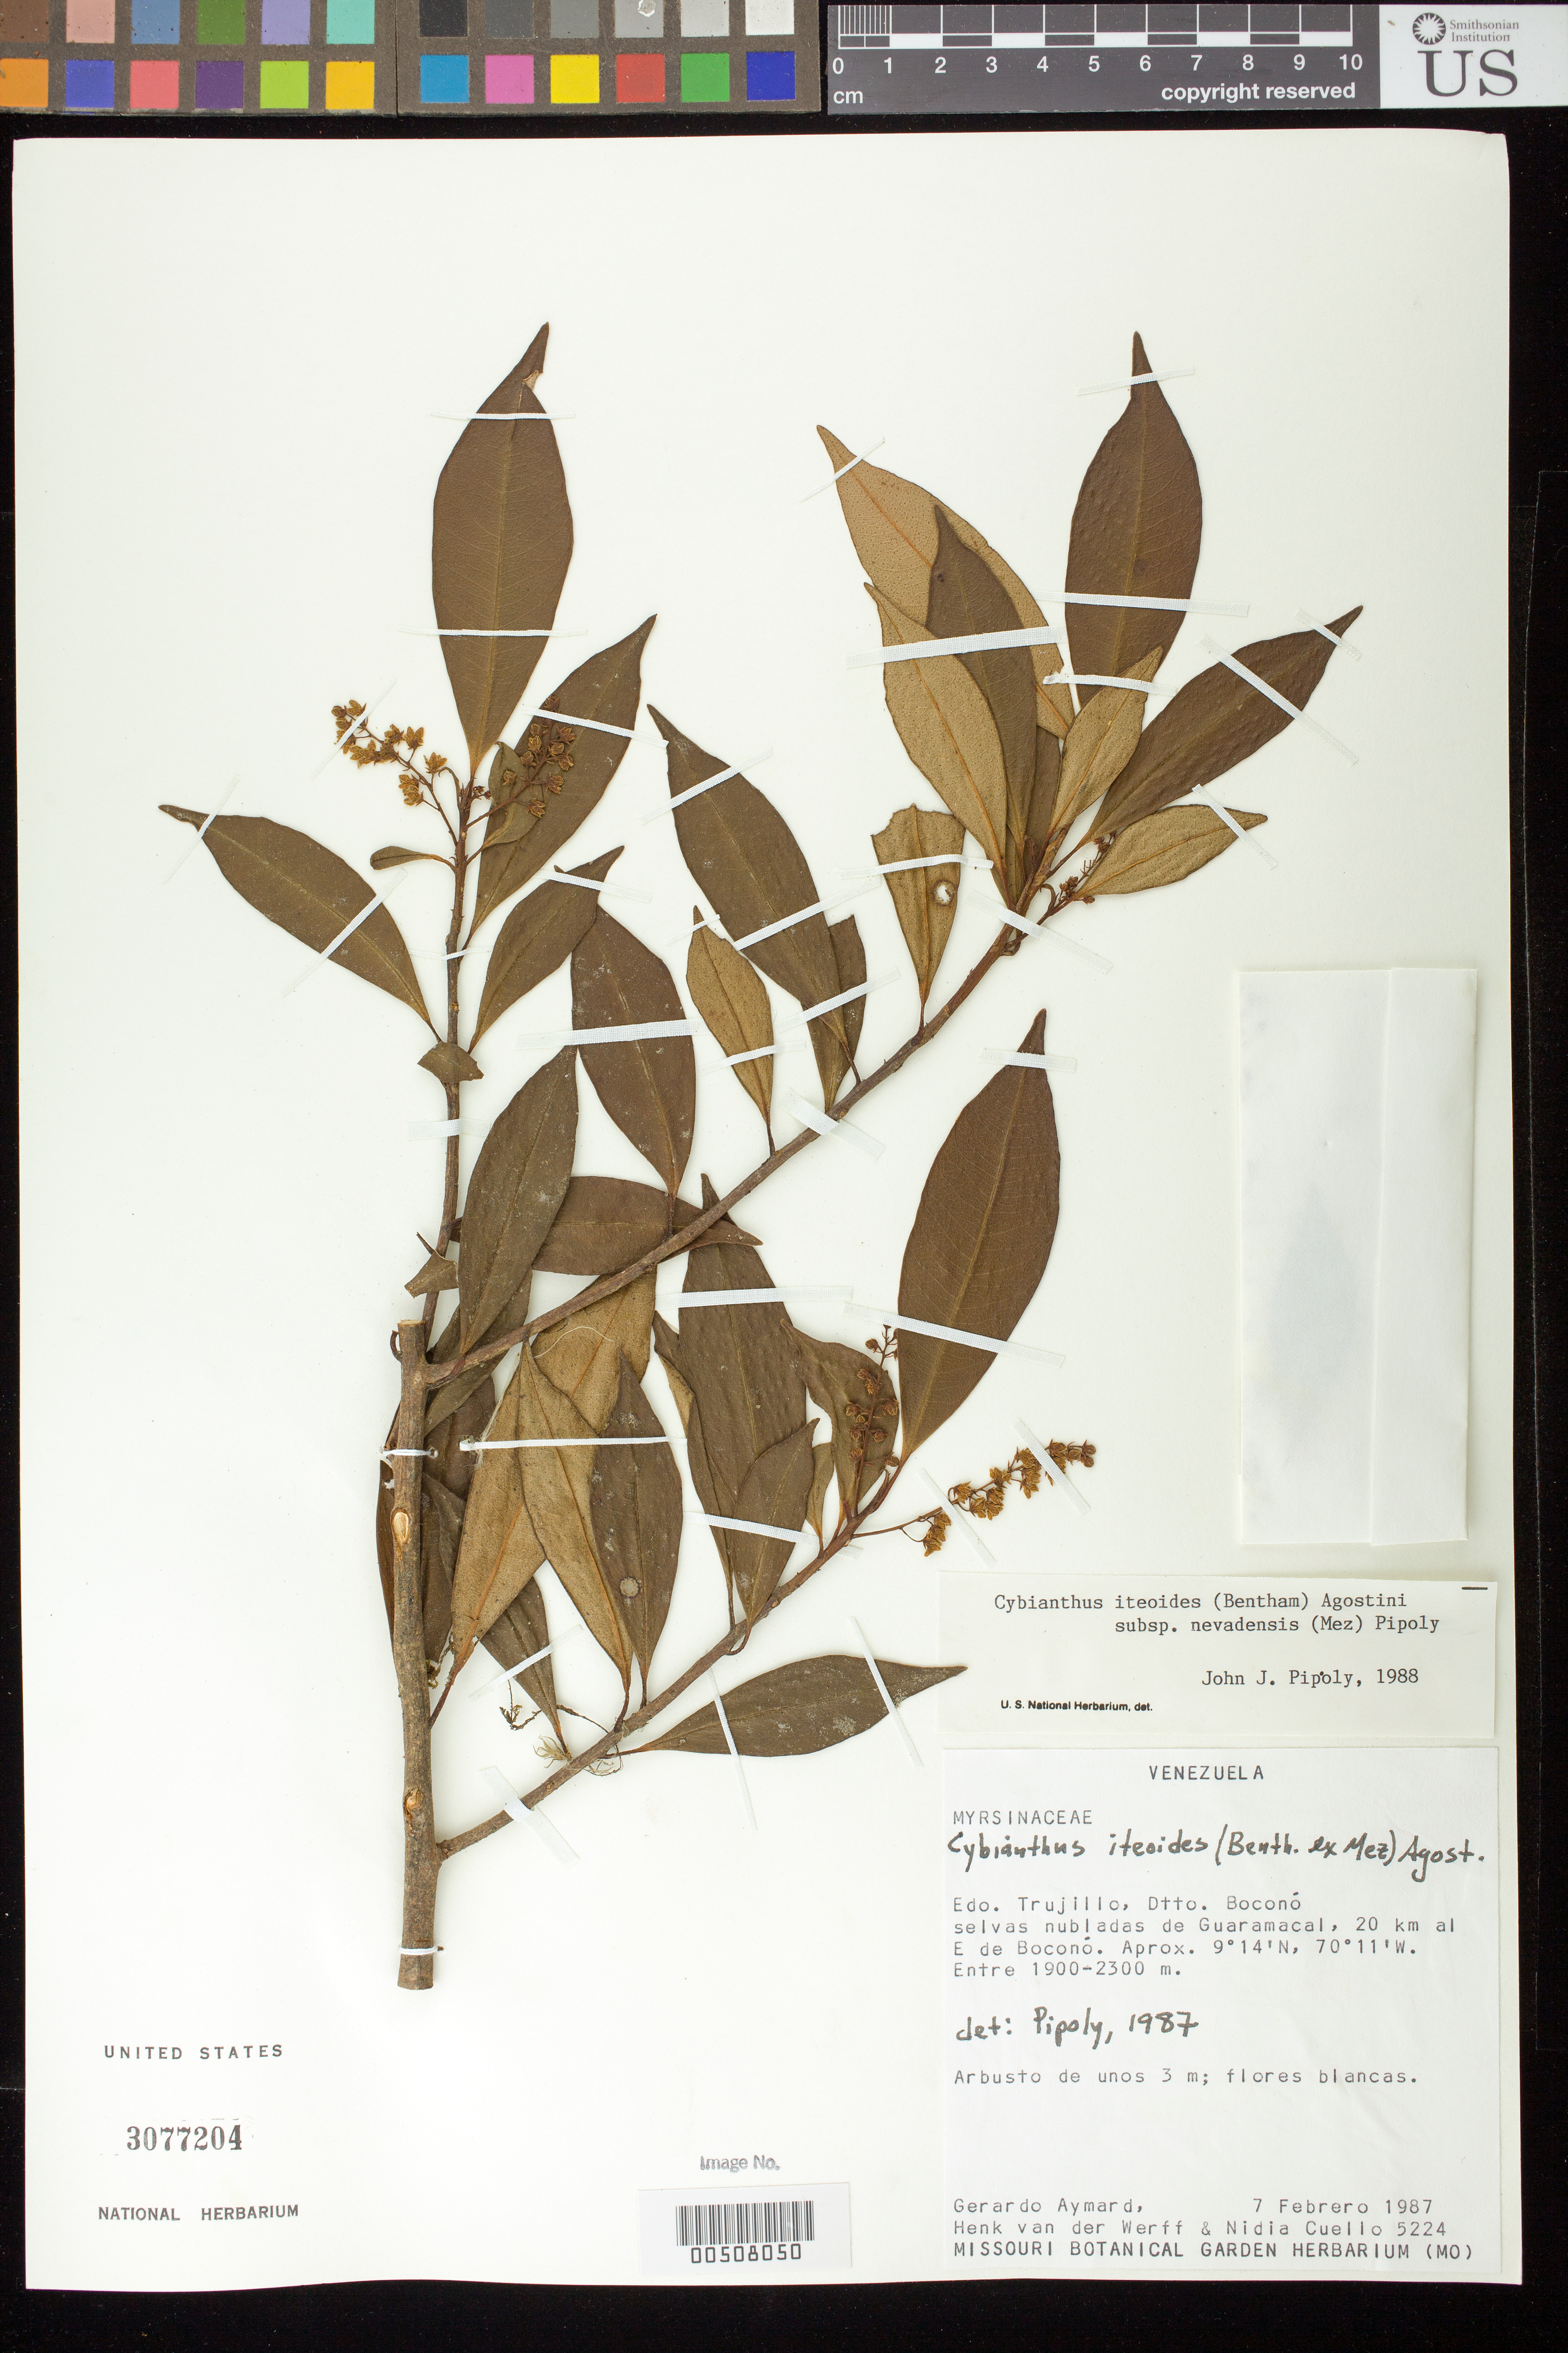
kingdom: Plantae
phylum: Tracheophyta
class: Magnoliopsida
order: Ericales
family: Primulaceae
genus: Cybianthus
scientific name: Cybianthus iteoides subsp. nevadensis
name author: (Miq.) Pipoly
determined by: Pipoly, J. J., III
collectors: G. A. Aymard, H. van der Werff & N. L. Cuello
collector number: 5224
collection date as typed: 07 Feb 1987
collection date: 1987-02-07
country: Venezuela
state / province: Trujillo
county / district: Boconó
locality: Guaramacal. 20 km E Boconó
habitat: Selvas nubladas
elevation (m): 1900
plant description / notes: MO, PORT, US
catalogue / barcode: US 3077204